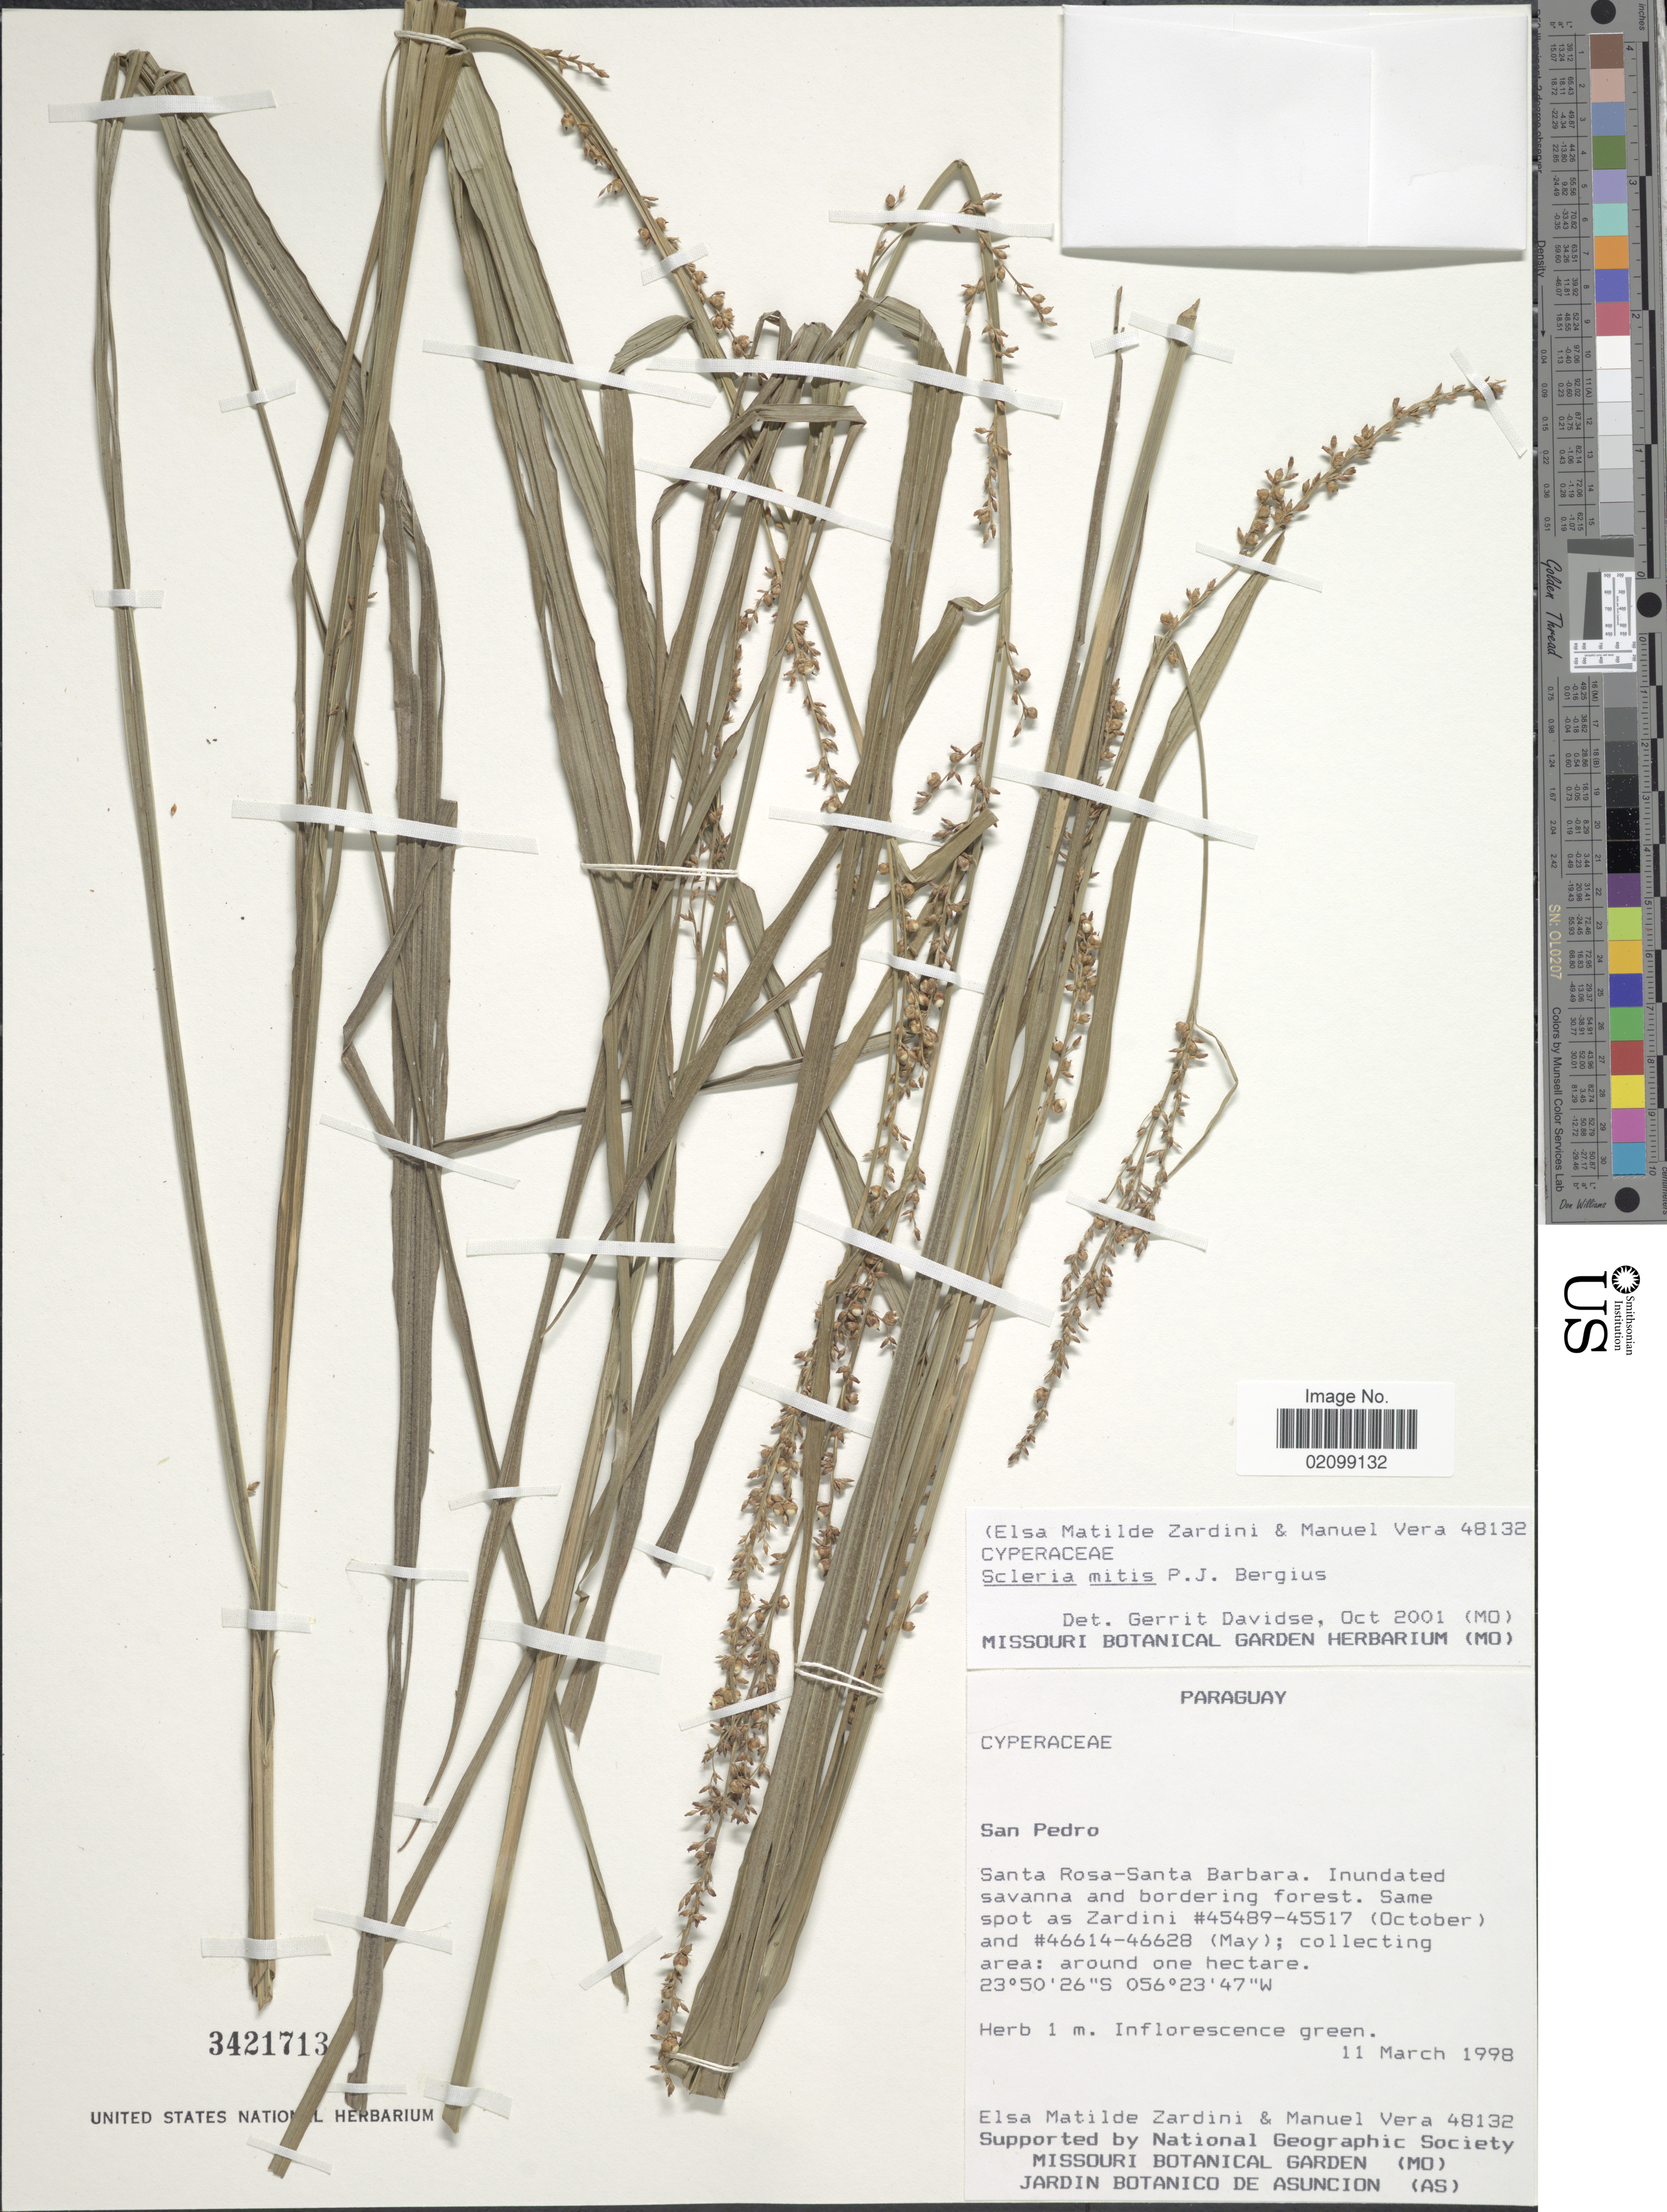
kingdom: Plantae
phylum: Tracheophyta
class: Liliopsida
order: Poales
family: Cyperaceae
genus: Scleria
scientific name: Scleria mitis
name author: P.J. Bergius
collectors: E. M. Zardini & M. Vera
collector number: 48132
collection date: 1998-03-11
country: Paraguay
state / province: San Pedro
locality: San Pedro. Santa Rosa - Santa Barbara. Inundated savanna and bordering forest.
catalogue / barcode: US 3421713